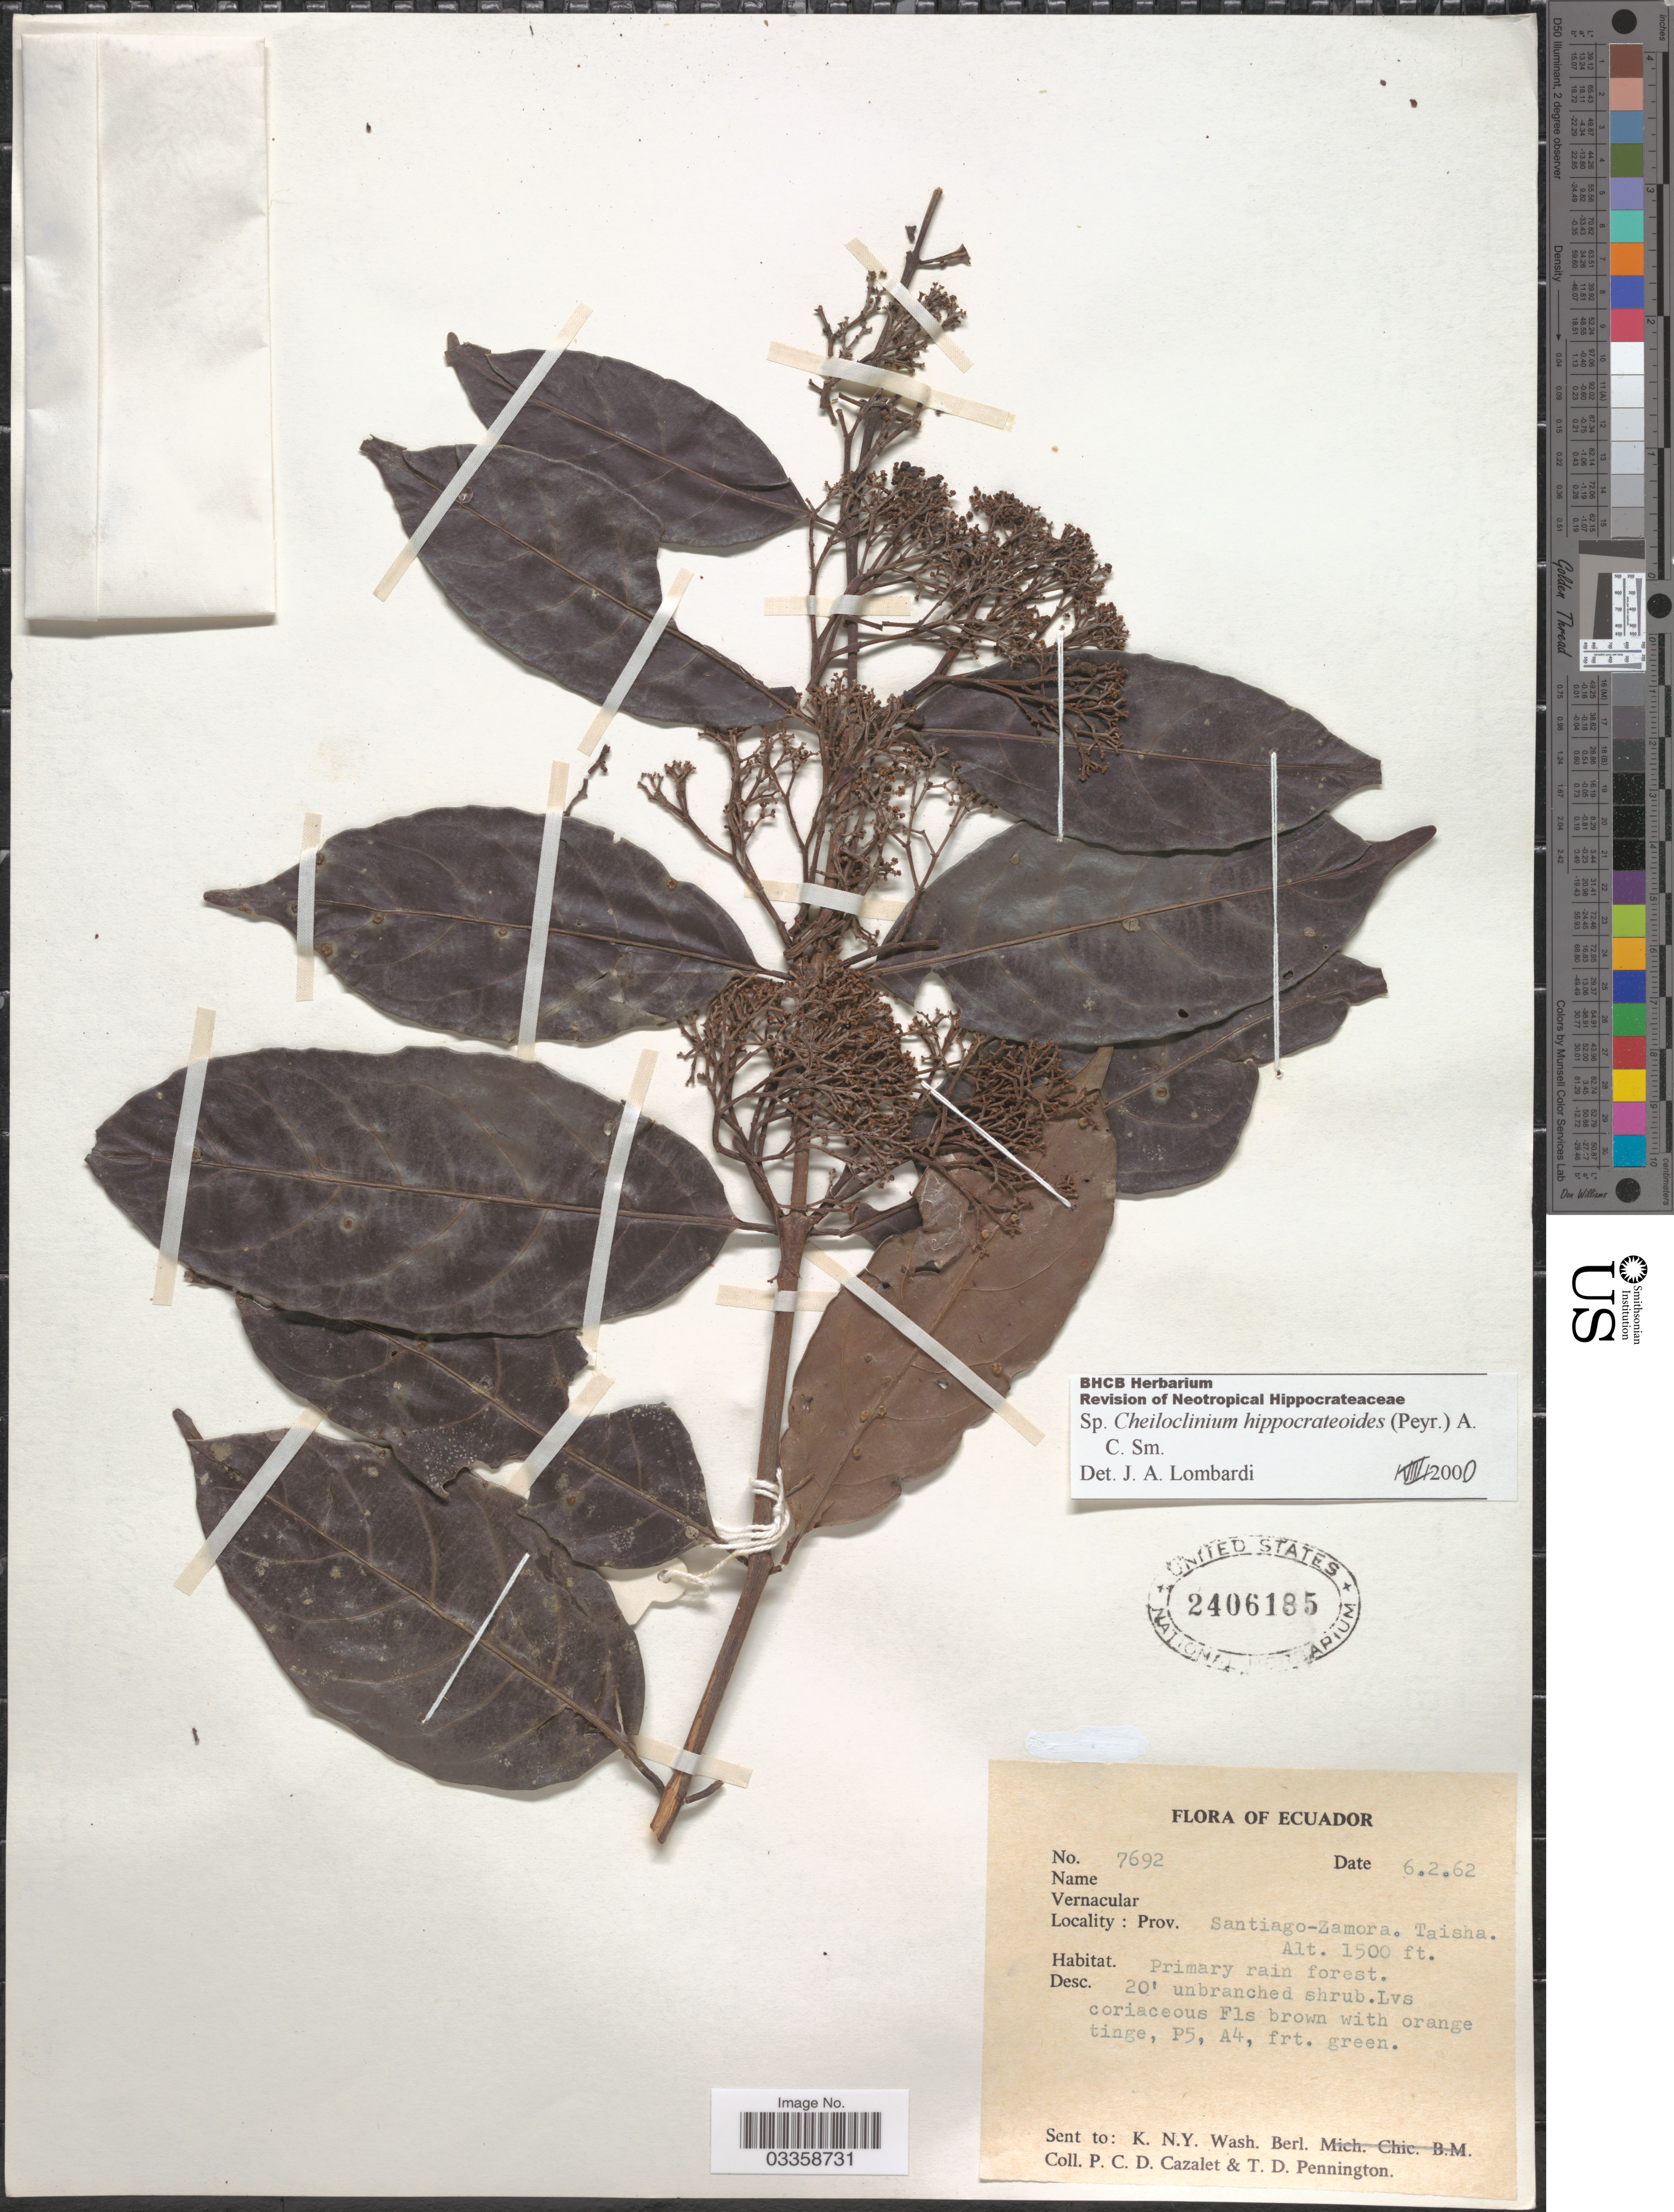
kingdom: Plantae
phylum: Tracheophyta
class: Magnoliopsida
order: Celastrales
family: Celastraceae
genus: Cheiloclinium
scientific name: Cheiloclinium hippocrateoides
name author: (Peyr.) A.C. Sm.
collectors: P. C. D. Cazalet & T. D. Pennington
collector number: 7296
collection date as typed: Transcribed d/m/y: 6/2/62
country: Ecuador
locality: Prov. Santiago-Zamora. Taisha.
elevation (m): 457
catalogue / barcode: US 2406185